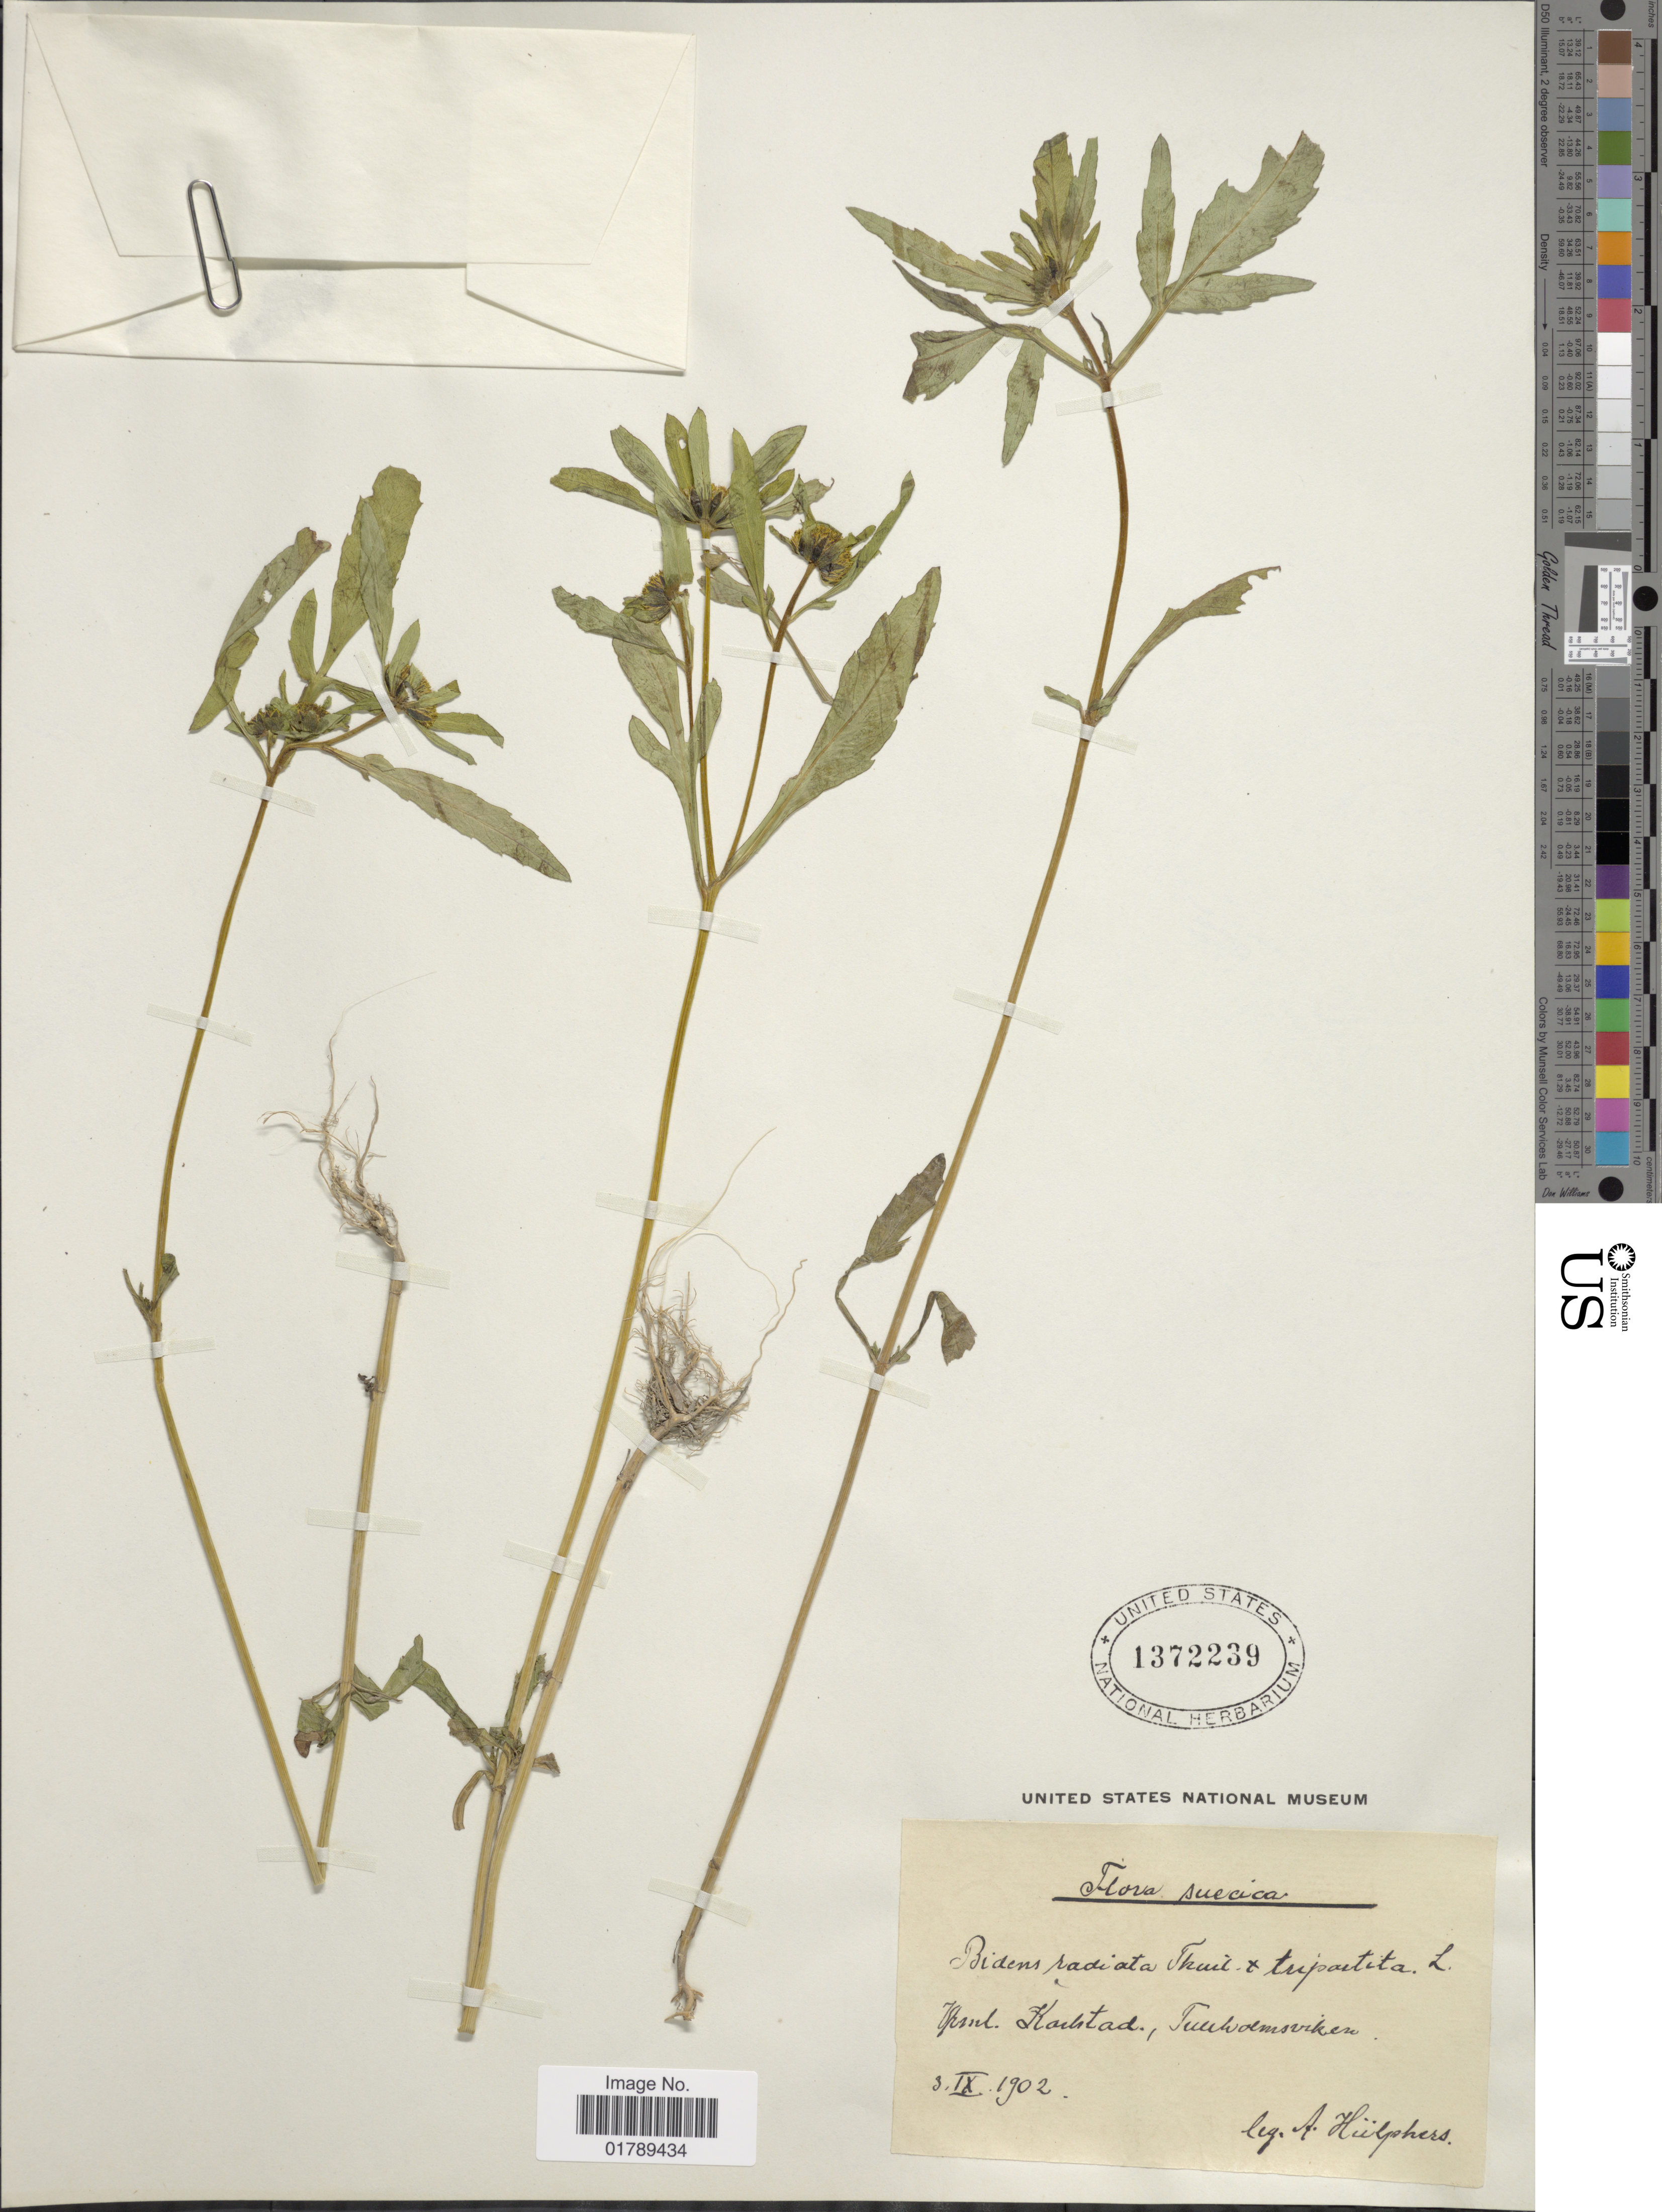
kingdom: Plantae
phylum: Tracheophyta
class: Magnoliopsida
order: Asterales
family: Asteraceae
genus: Bidens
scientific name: Bidens radiata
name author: Thuill.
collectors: A. Hülphers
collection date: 1902-09-03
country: Sweden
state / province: Värmland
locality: Karlstad, Tullholmsviken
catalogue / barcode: US 1372239